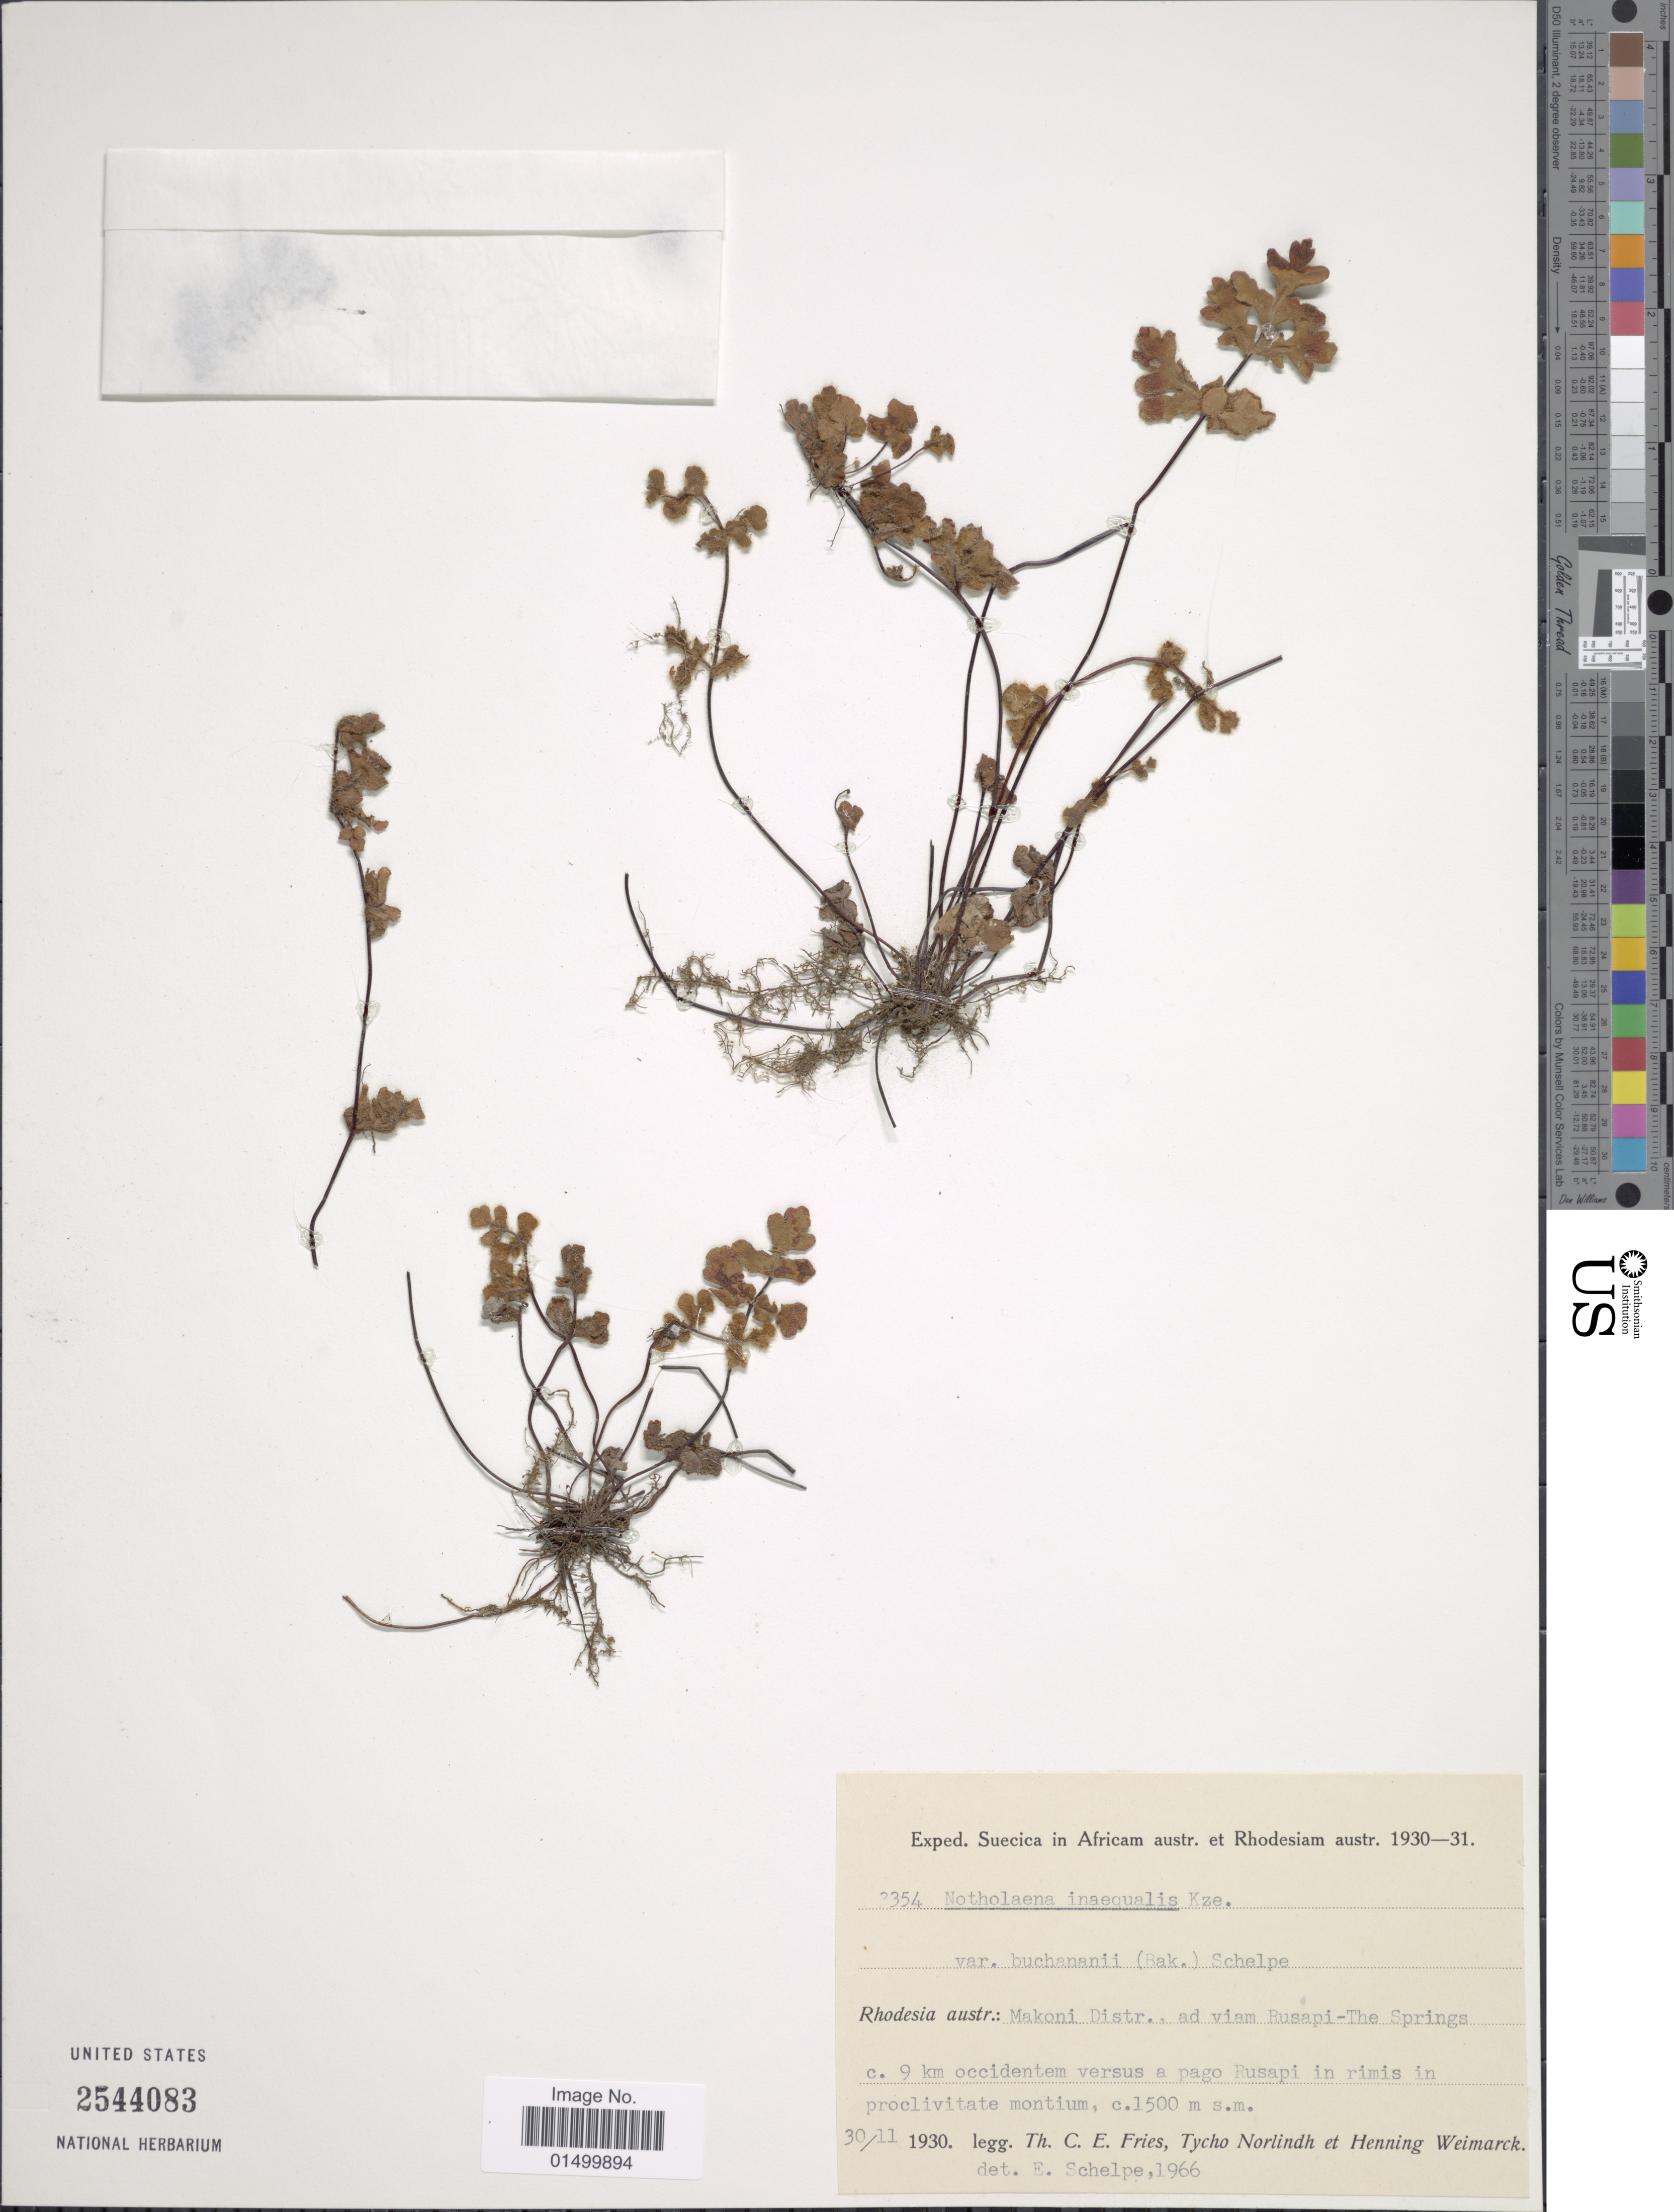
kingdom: Plantae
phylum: Tracheophyta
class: Polypodiopsida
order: Polypodiales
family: Pteridaceae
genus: Cheilanthes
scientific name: Cheilanthes buchananii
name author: Domin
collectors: T. C. E. Fries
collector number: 2354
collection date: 1930-11-30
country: Zimbabwe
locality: Rhodesia austr: Makoni Distr. ad viam Rusapi-The Springs c. 9 km occidentem versus a pago Rusapi in rimis in Proclivitate montium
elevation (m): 1500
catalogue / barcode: US 2544083